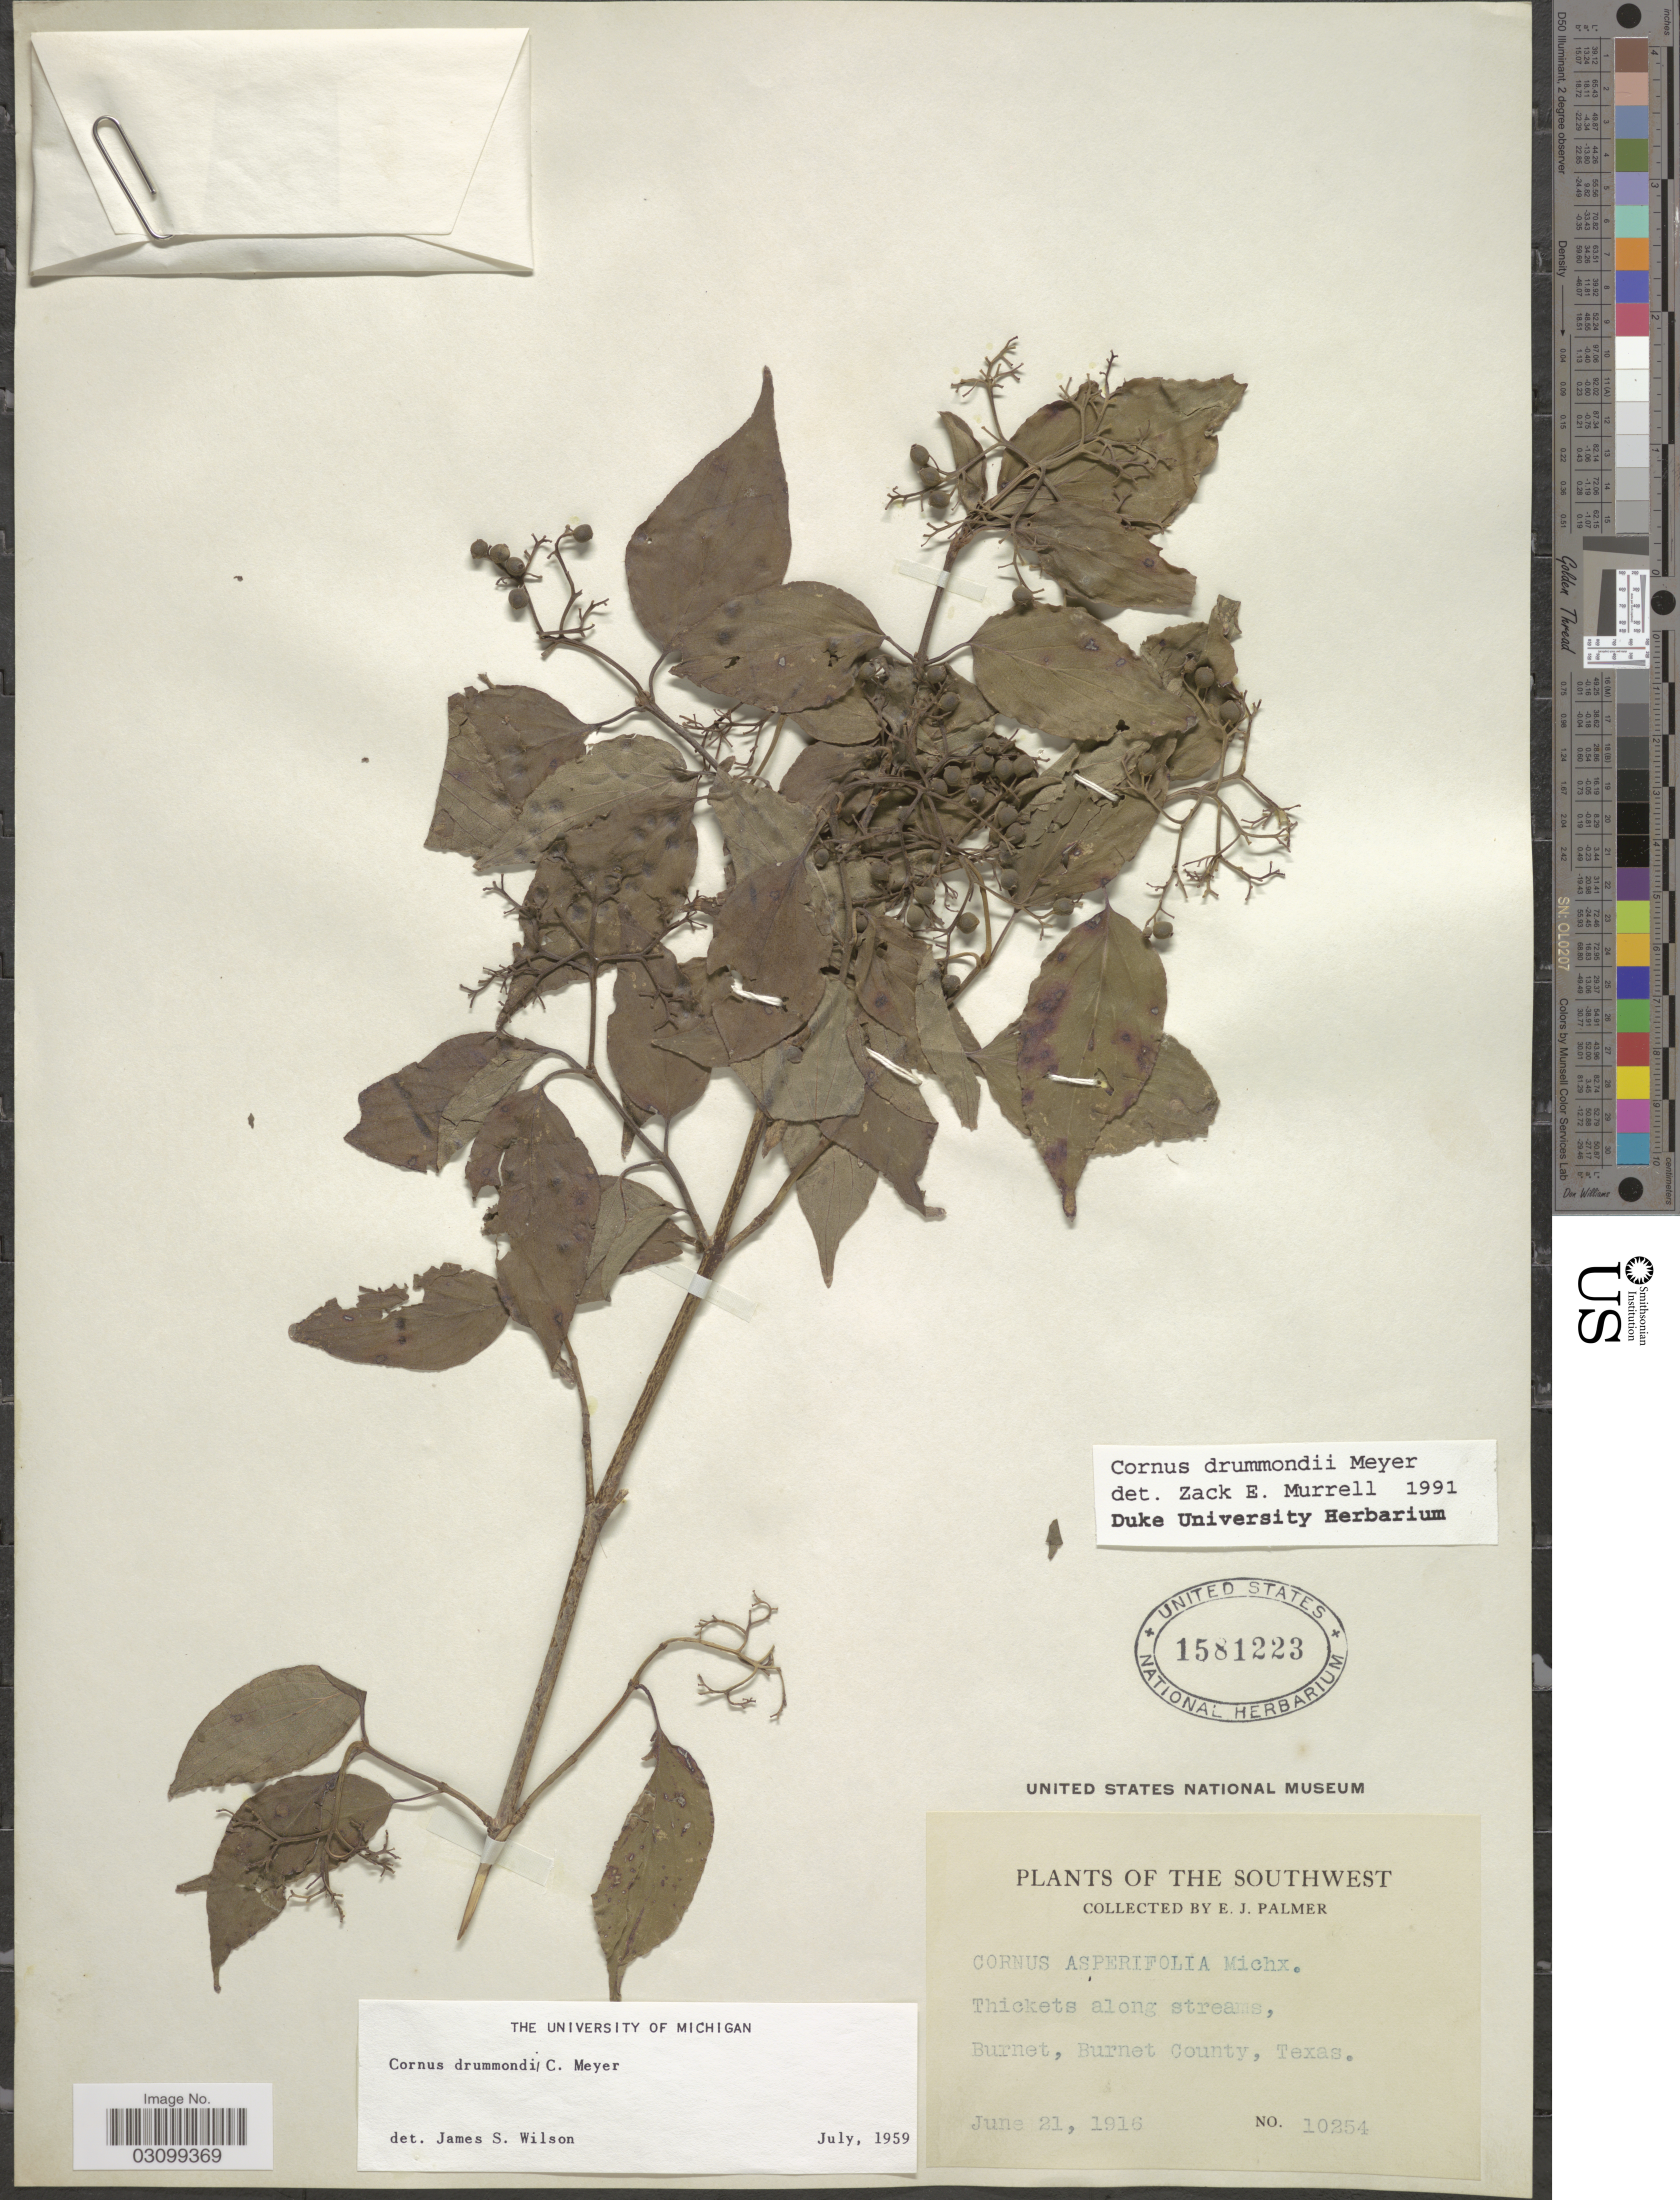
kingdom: Plantae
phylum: Tracheophyta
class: Magnoliopsida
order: Cornales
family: Cornaceae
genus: Cornus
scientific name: Cornus drummondii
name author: C.A. Mey.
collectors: E. J. Palmer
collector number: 10254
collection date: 1916-06-21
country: United States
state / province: Texas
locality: Southwest. Burnet, Burnet County.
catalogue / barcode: US 1581223